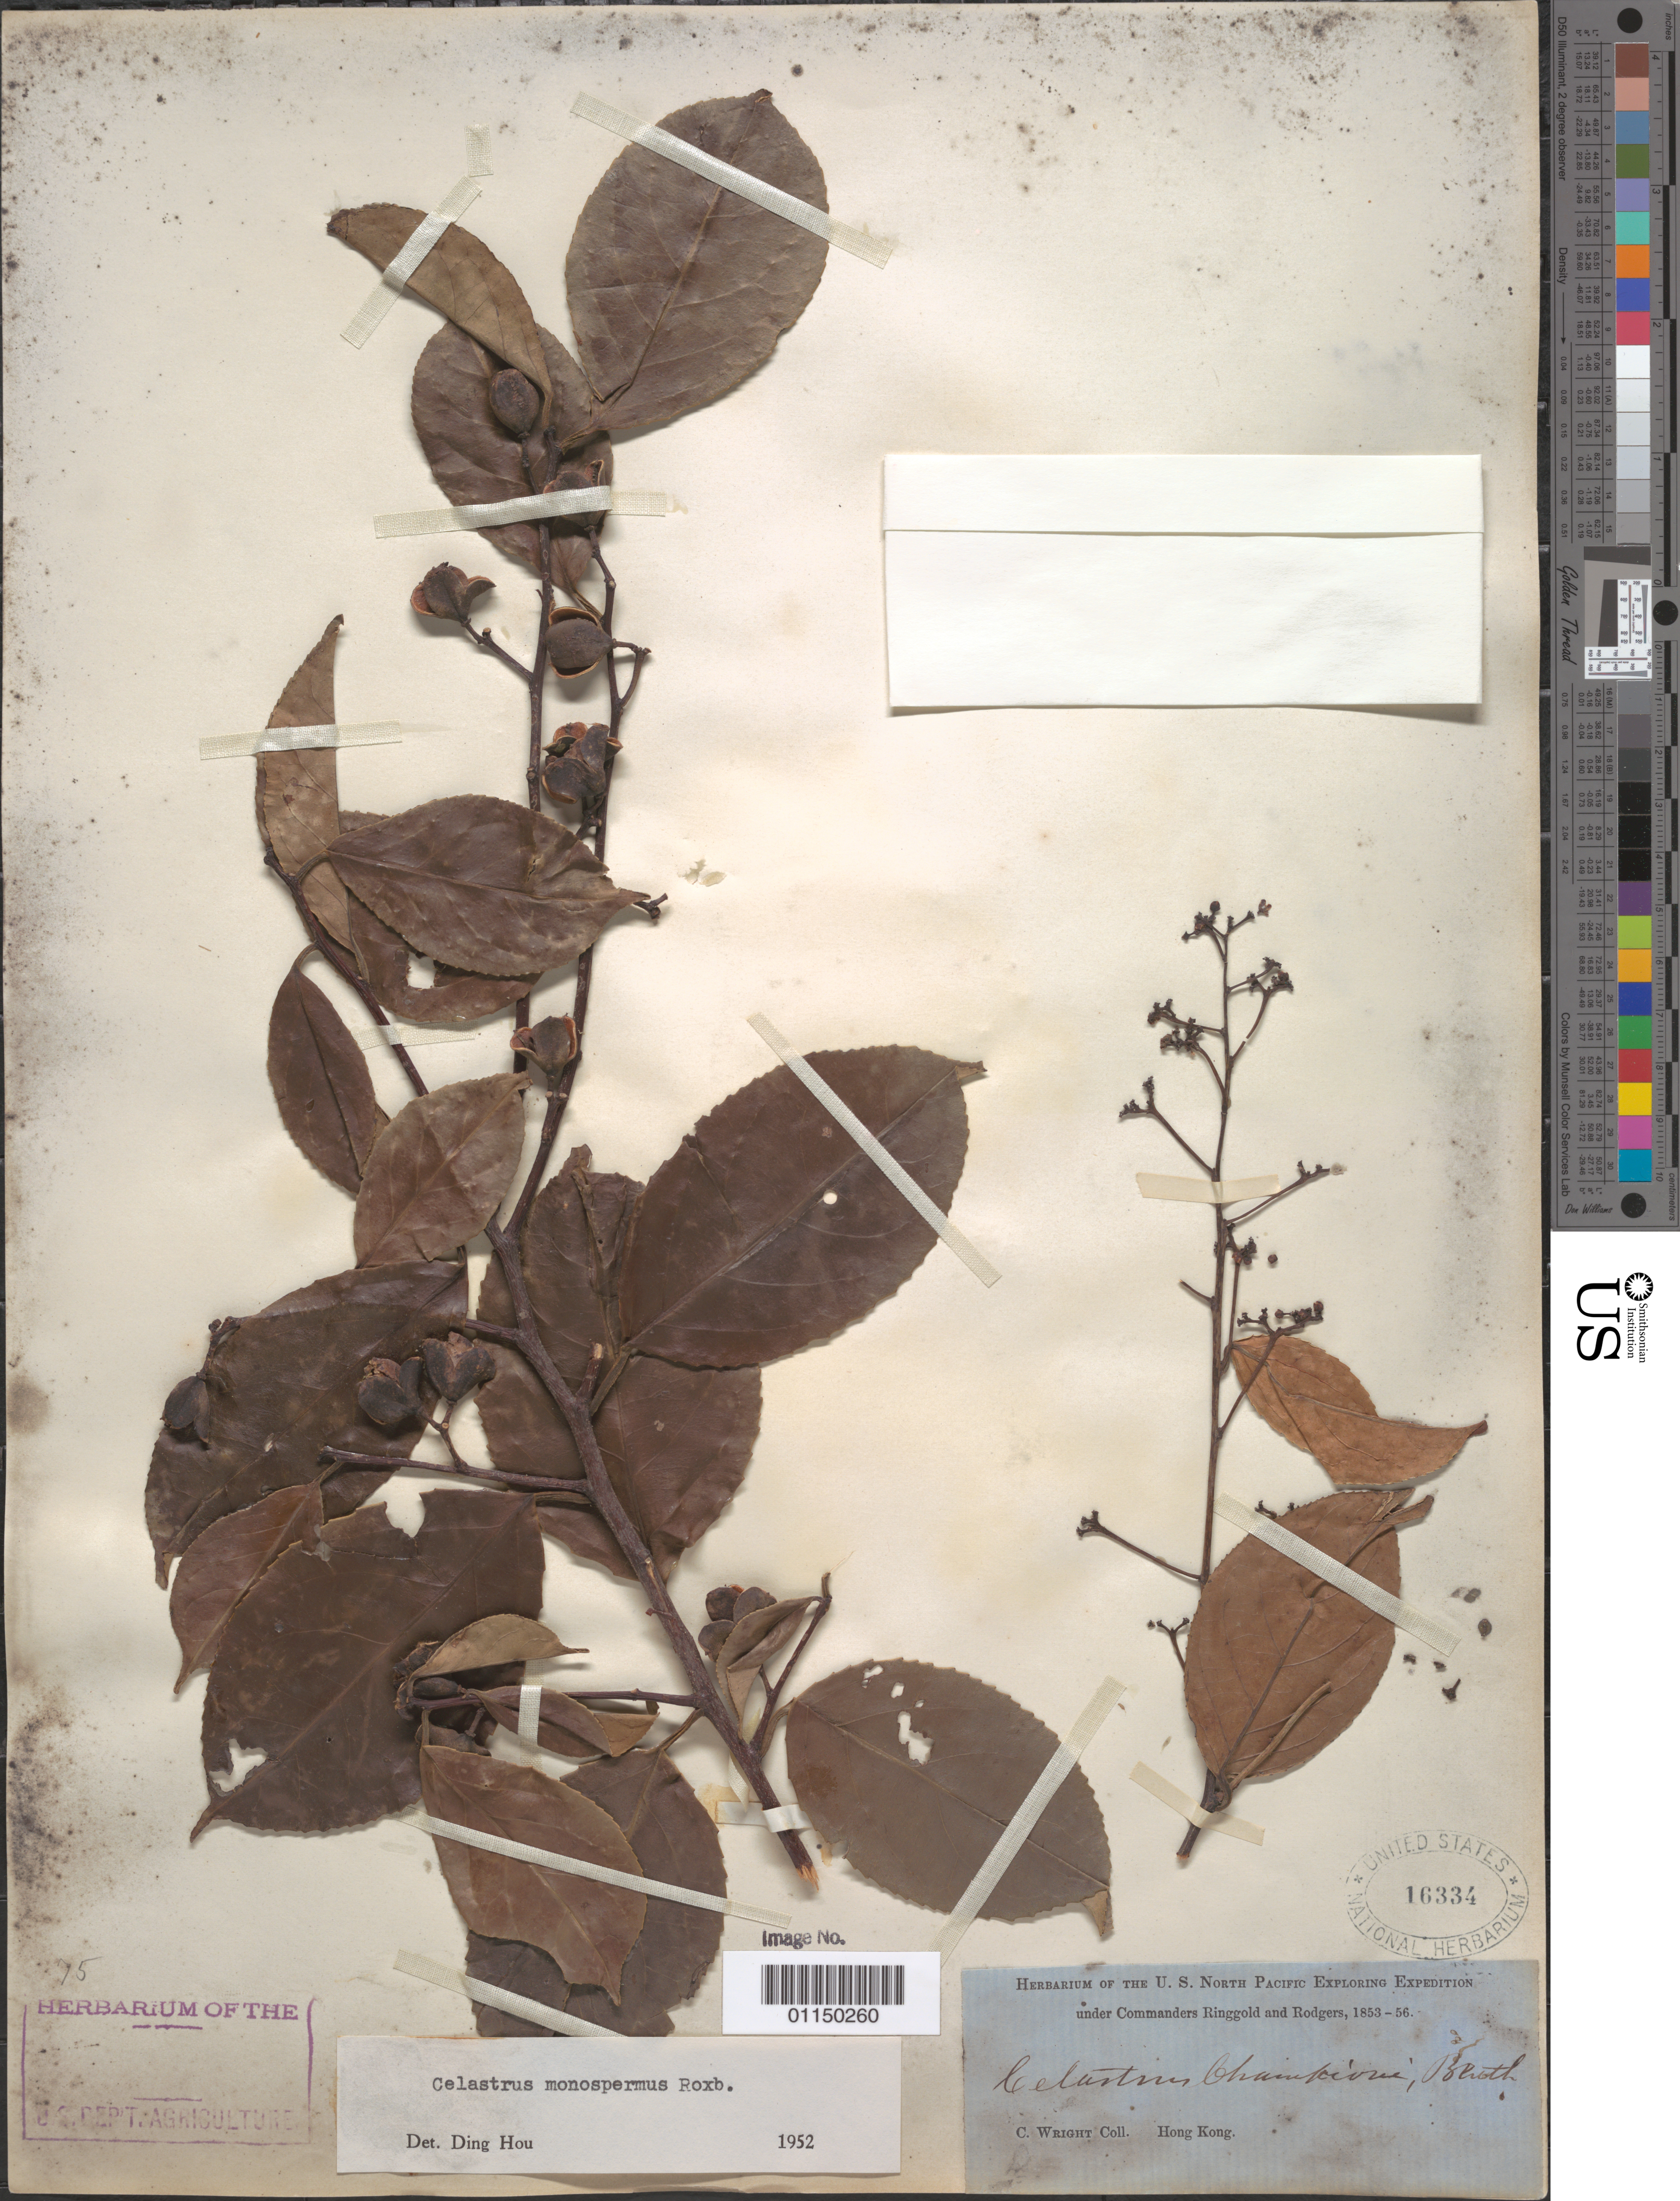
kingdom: Plantae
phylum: Tracheophyta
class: Magnoliopsida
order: Celastrales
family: Celastraceae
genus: Celastrus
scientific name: Celastrus monospermus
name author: Roxb.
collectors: C. Wright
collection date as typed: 1853 to -- -- 1856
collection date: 1853/1856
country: China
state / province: Hong Kong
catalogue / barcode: US 16334